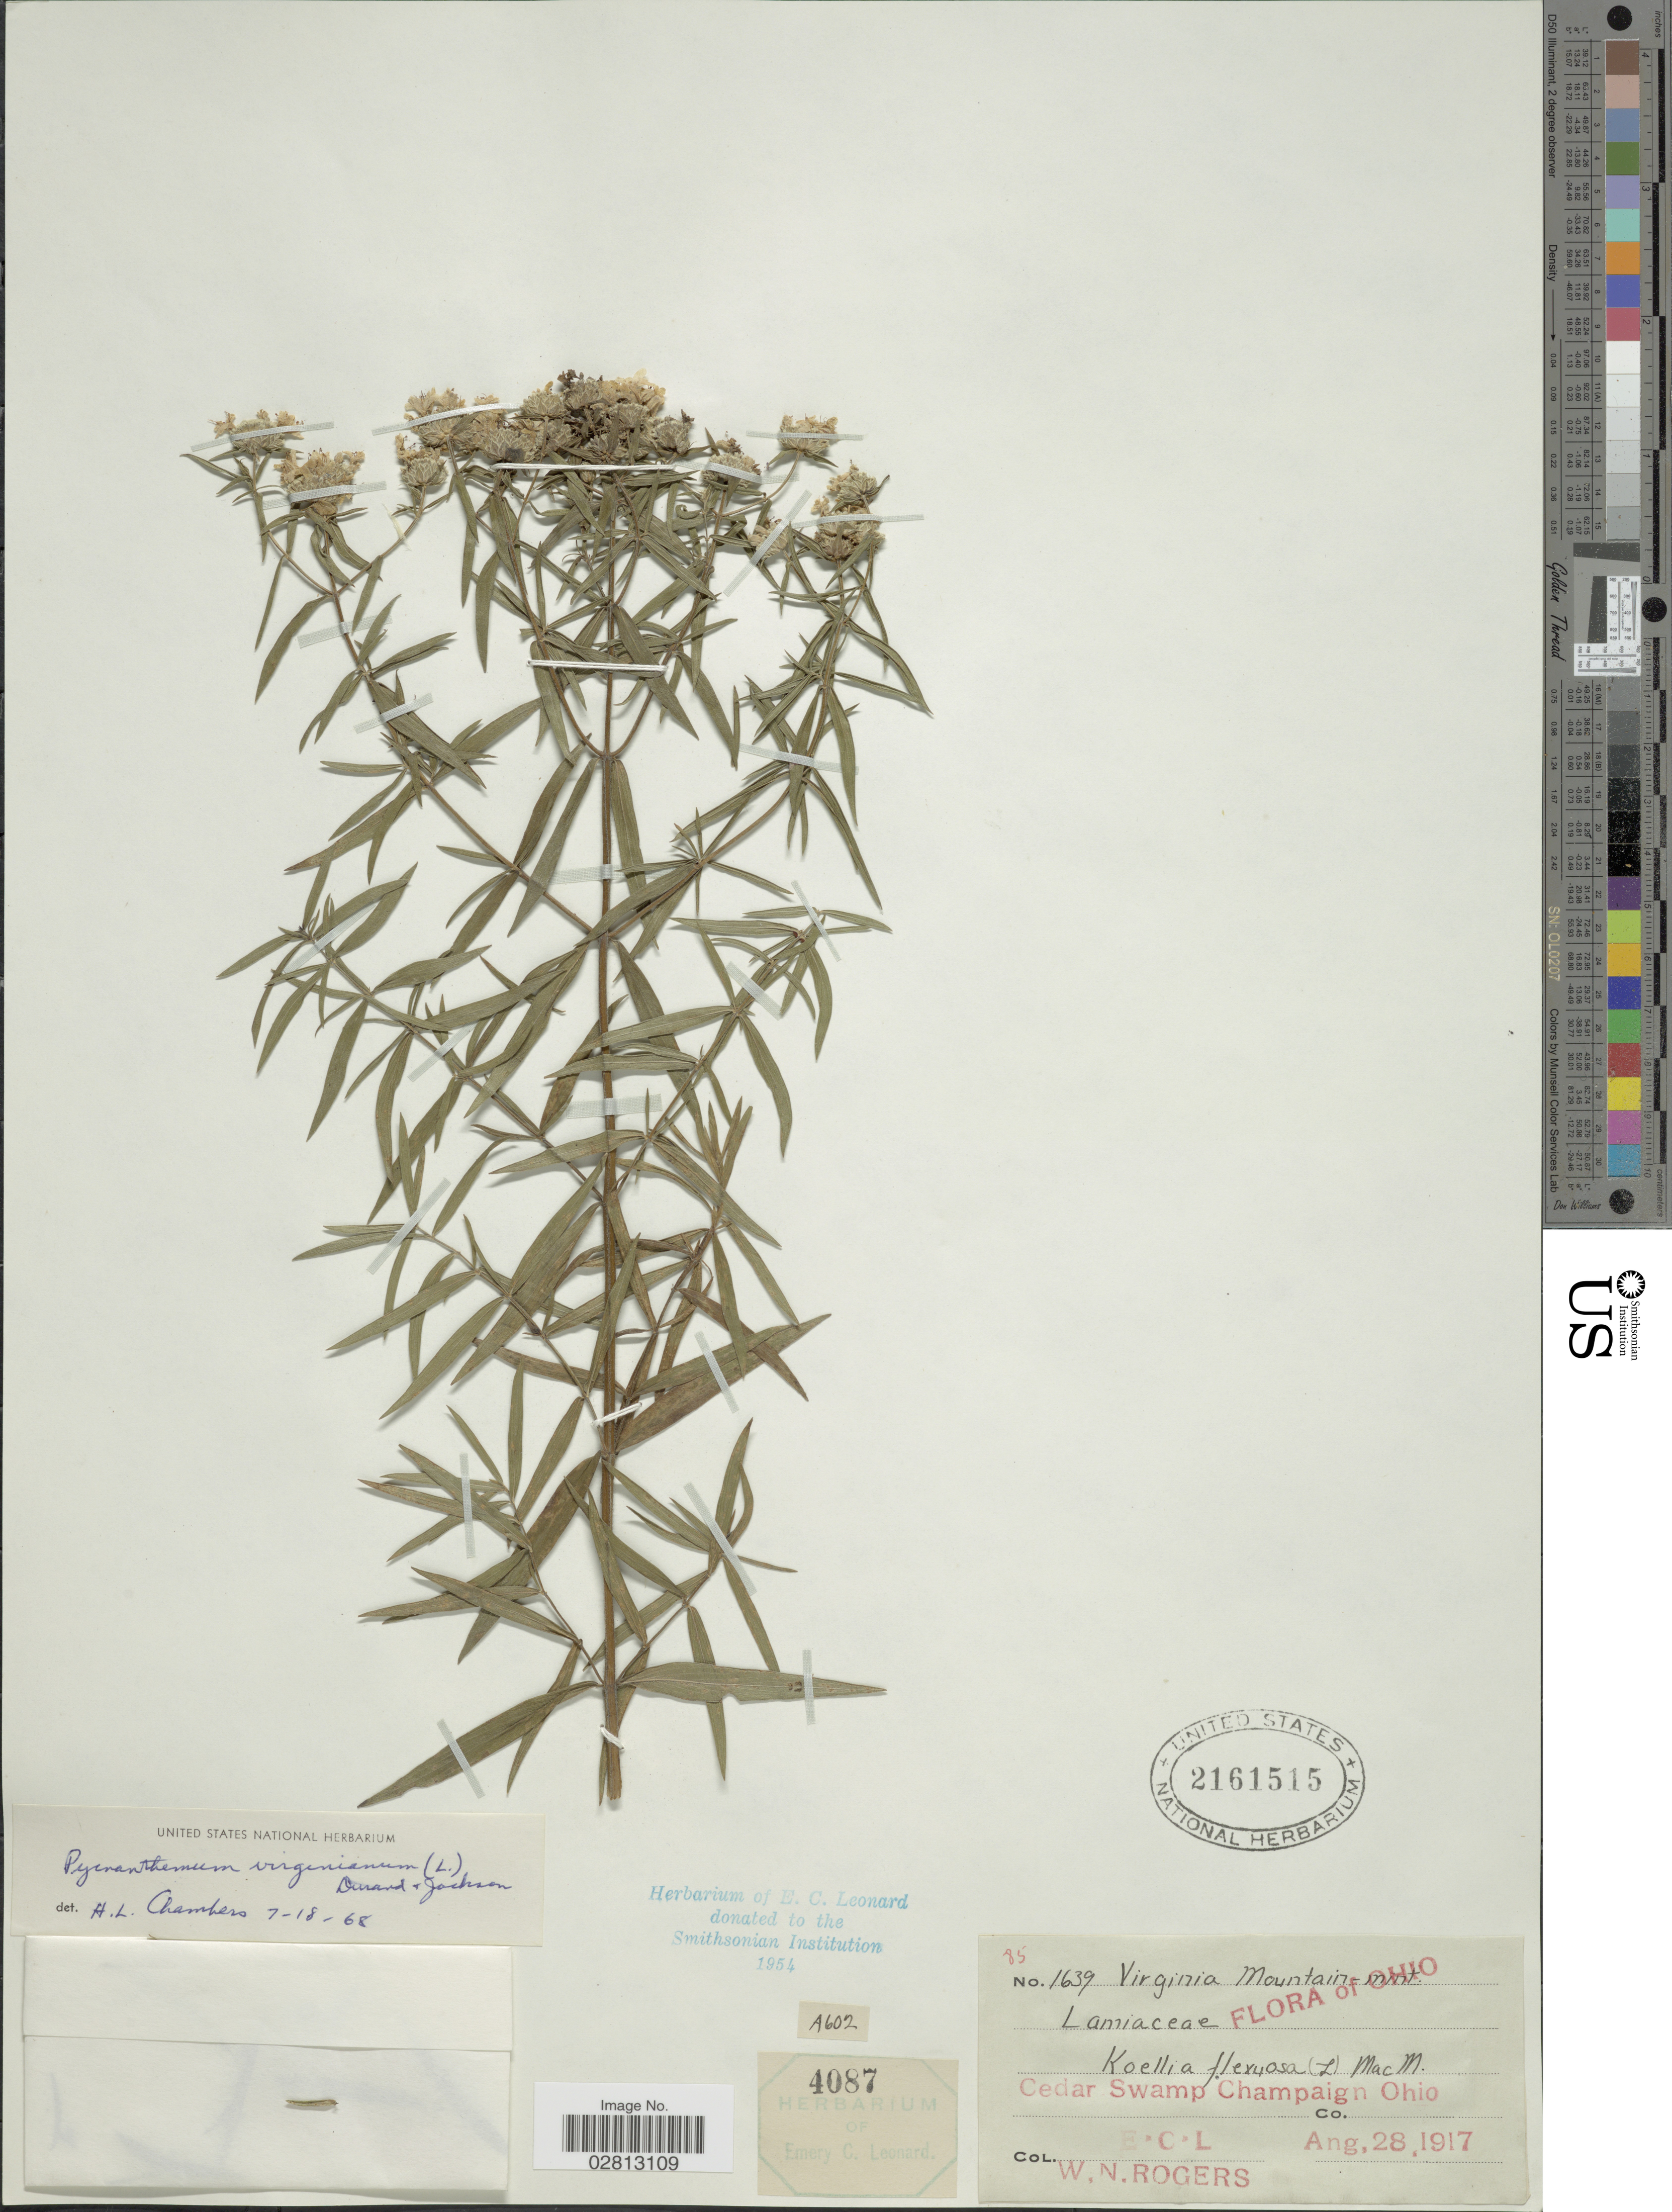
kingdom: Plantae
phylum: Tracheophyta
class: Magnoliopsida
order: Lamiales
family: Lamiaceae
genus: Pycnanthemum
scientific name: Pycnanthemum virginianum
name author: (L.) Durand & B.D. Jacks. ex B.L. Rob. & Fernald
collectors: E. C. Leonard & W. Rogers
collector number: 1639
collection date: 1917-08-28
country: United States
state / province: Ohio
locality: Virginia Mountain-mint, Cedar Swamp Champaign Ohio.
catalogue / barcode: US 2161515